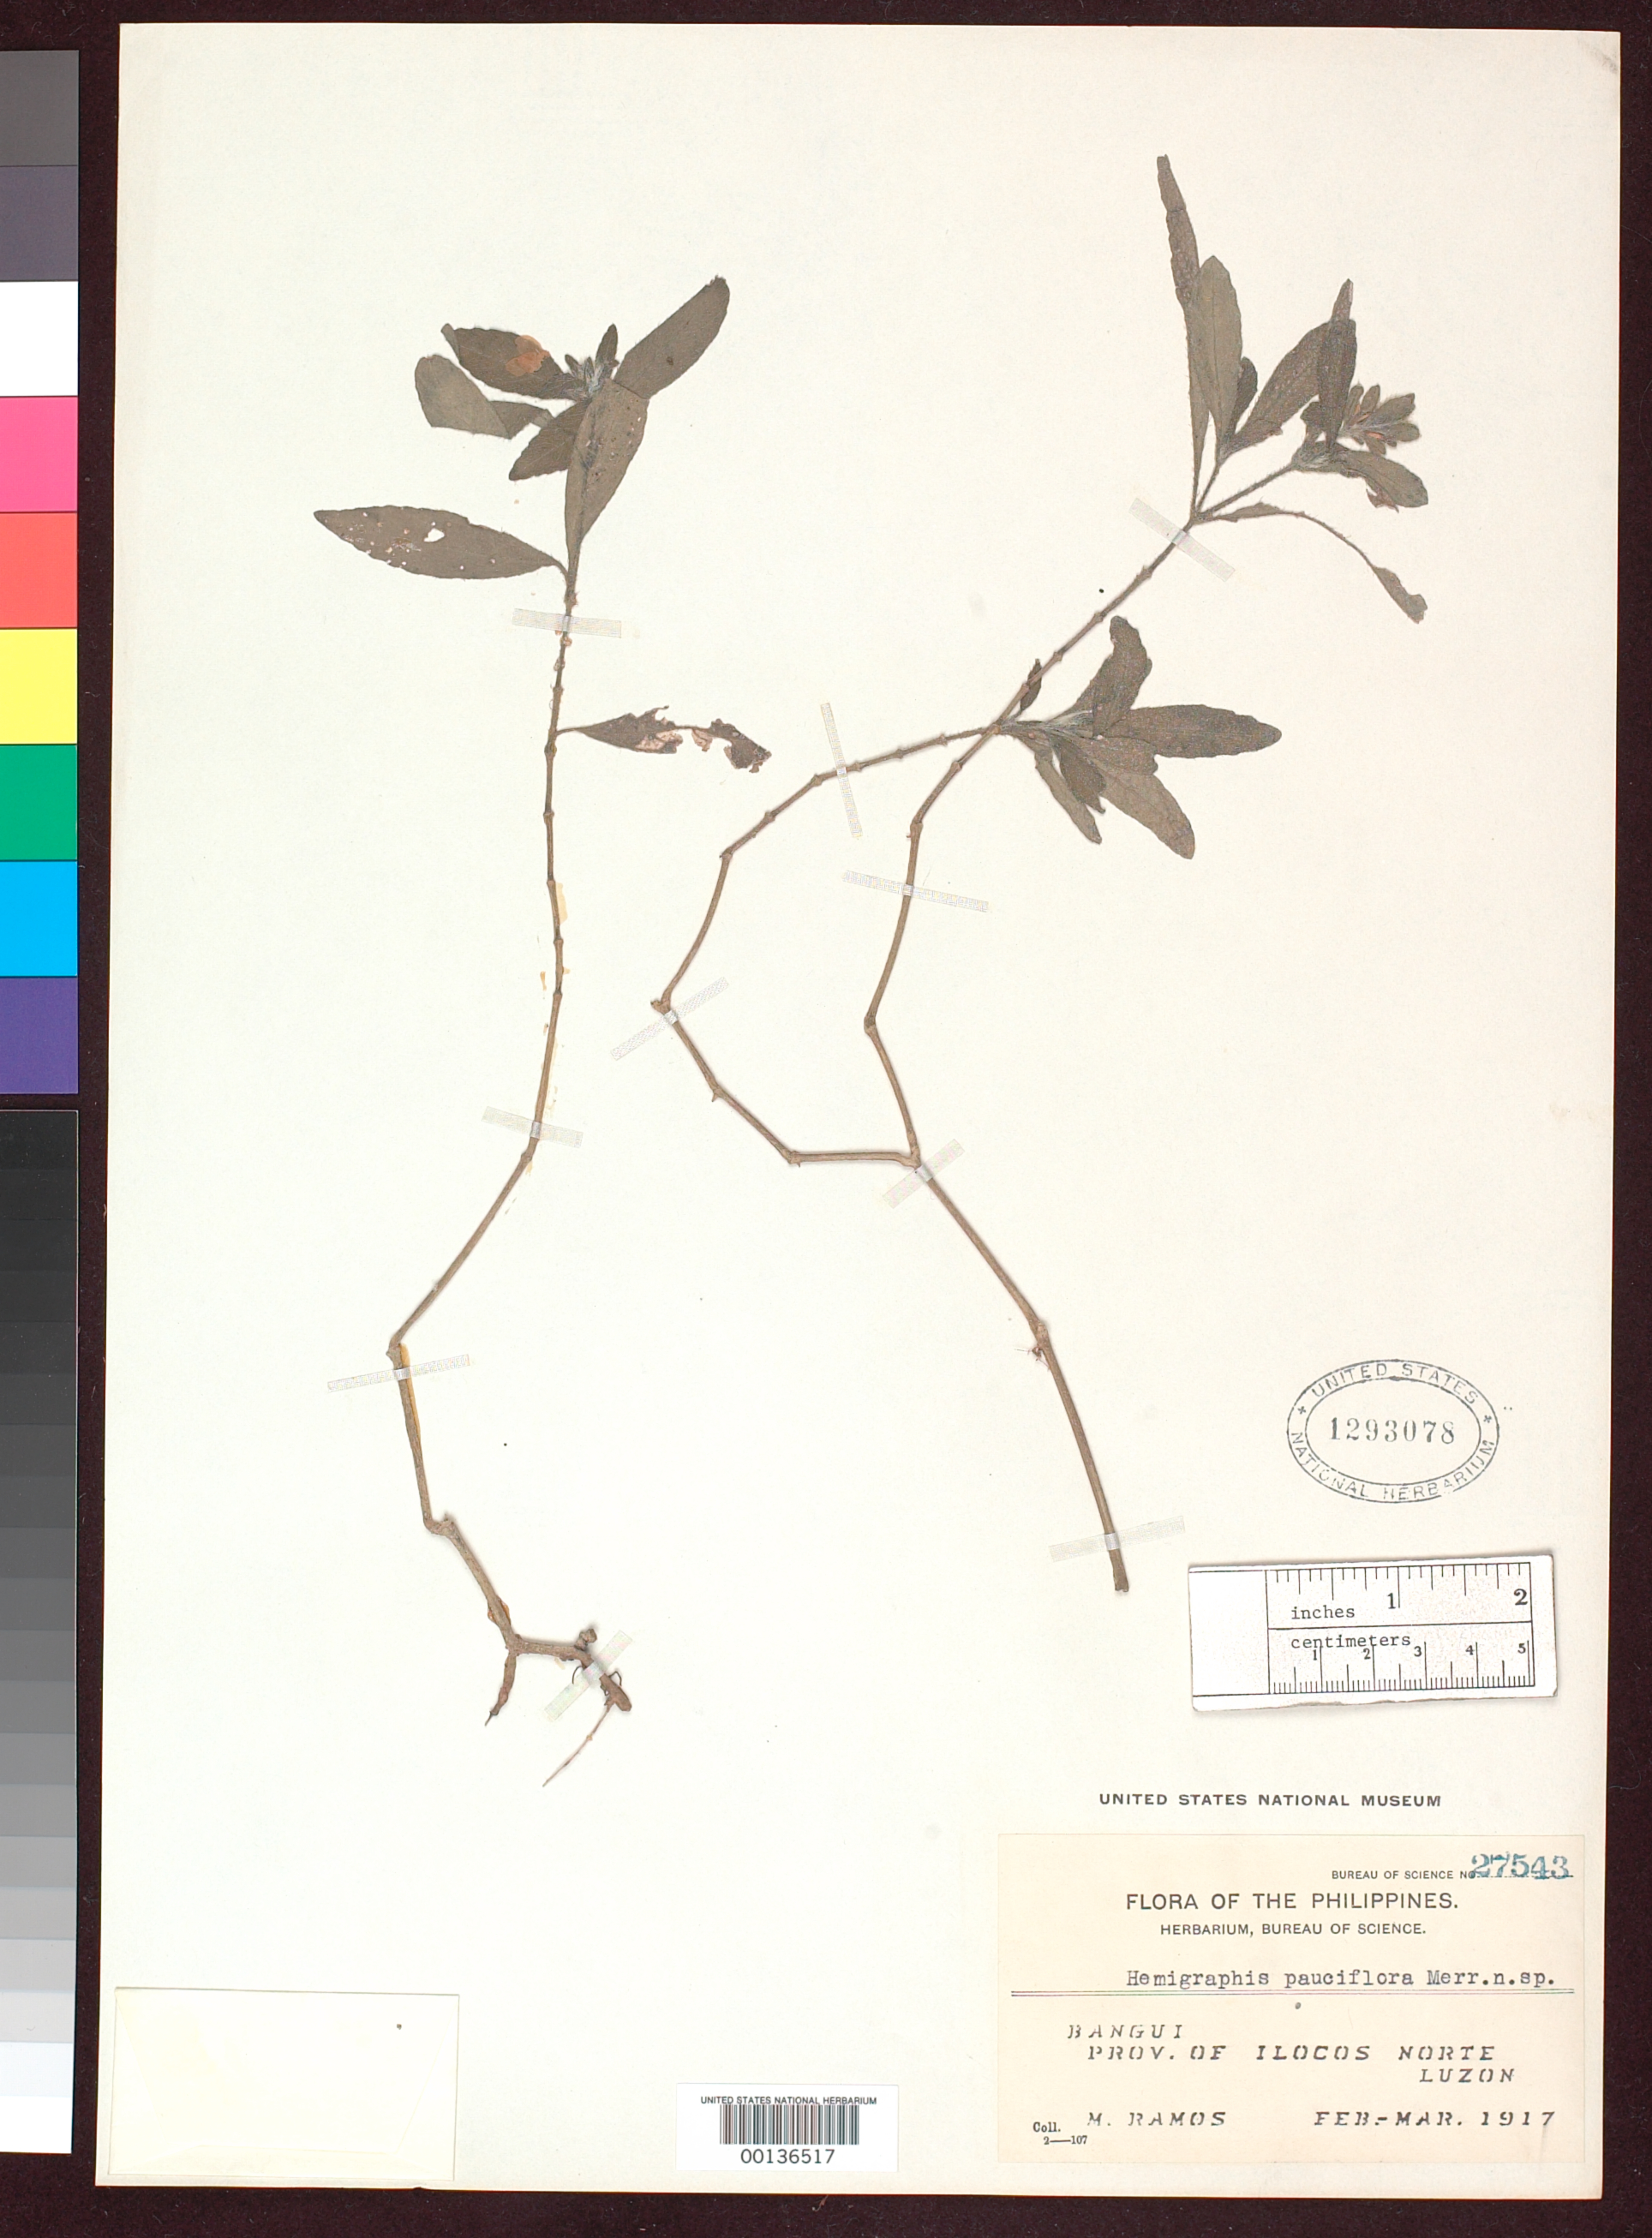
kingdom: Plantae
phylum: Tracheophyta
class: Magnoliopsida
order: Lamiales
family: Acanthaceae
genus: Hemigraphis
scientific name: Hemigraphis pauciflora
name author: Merr.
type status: Isotype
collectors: M. Ramos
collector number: Bur. Sci. 27543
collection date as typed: Feb 1917 to -- Mar 1917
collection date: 1917-02/1917-03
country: Philippines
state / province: Ilocos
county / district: Ilocos Norte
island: Luzon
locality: Bangui.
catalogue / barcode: US 1293078